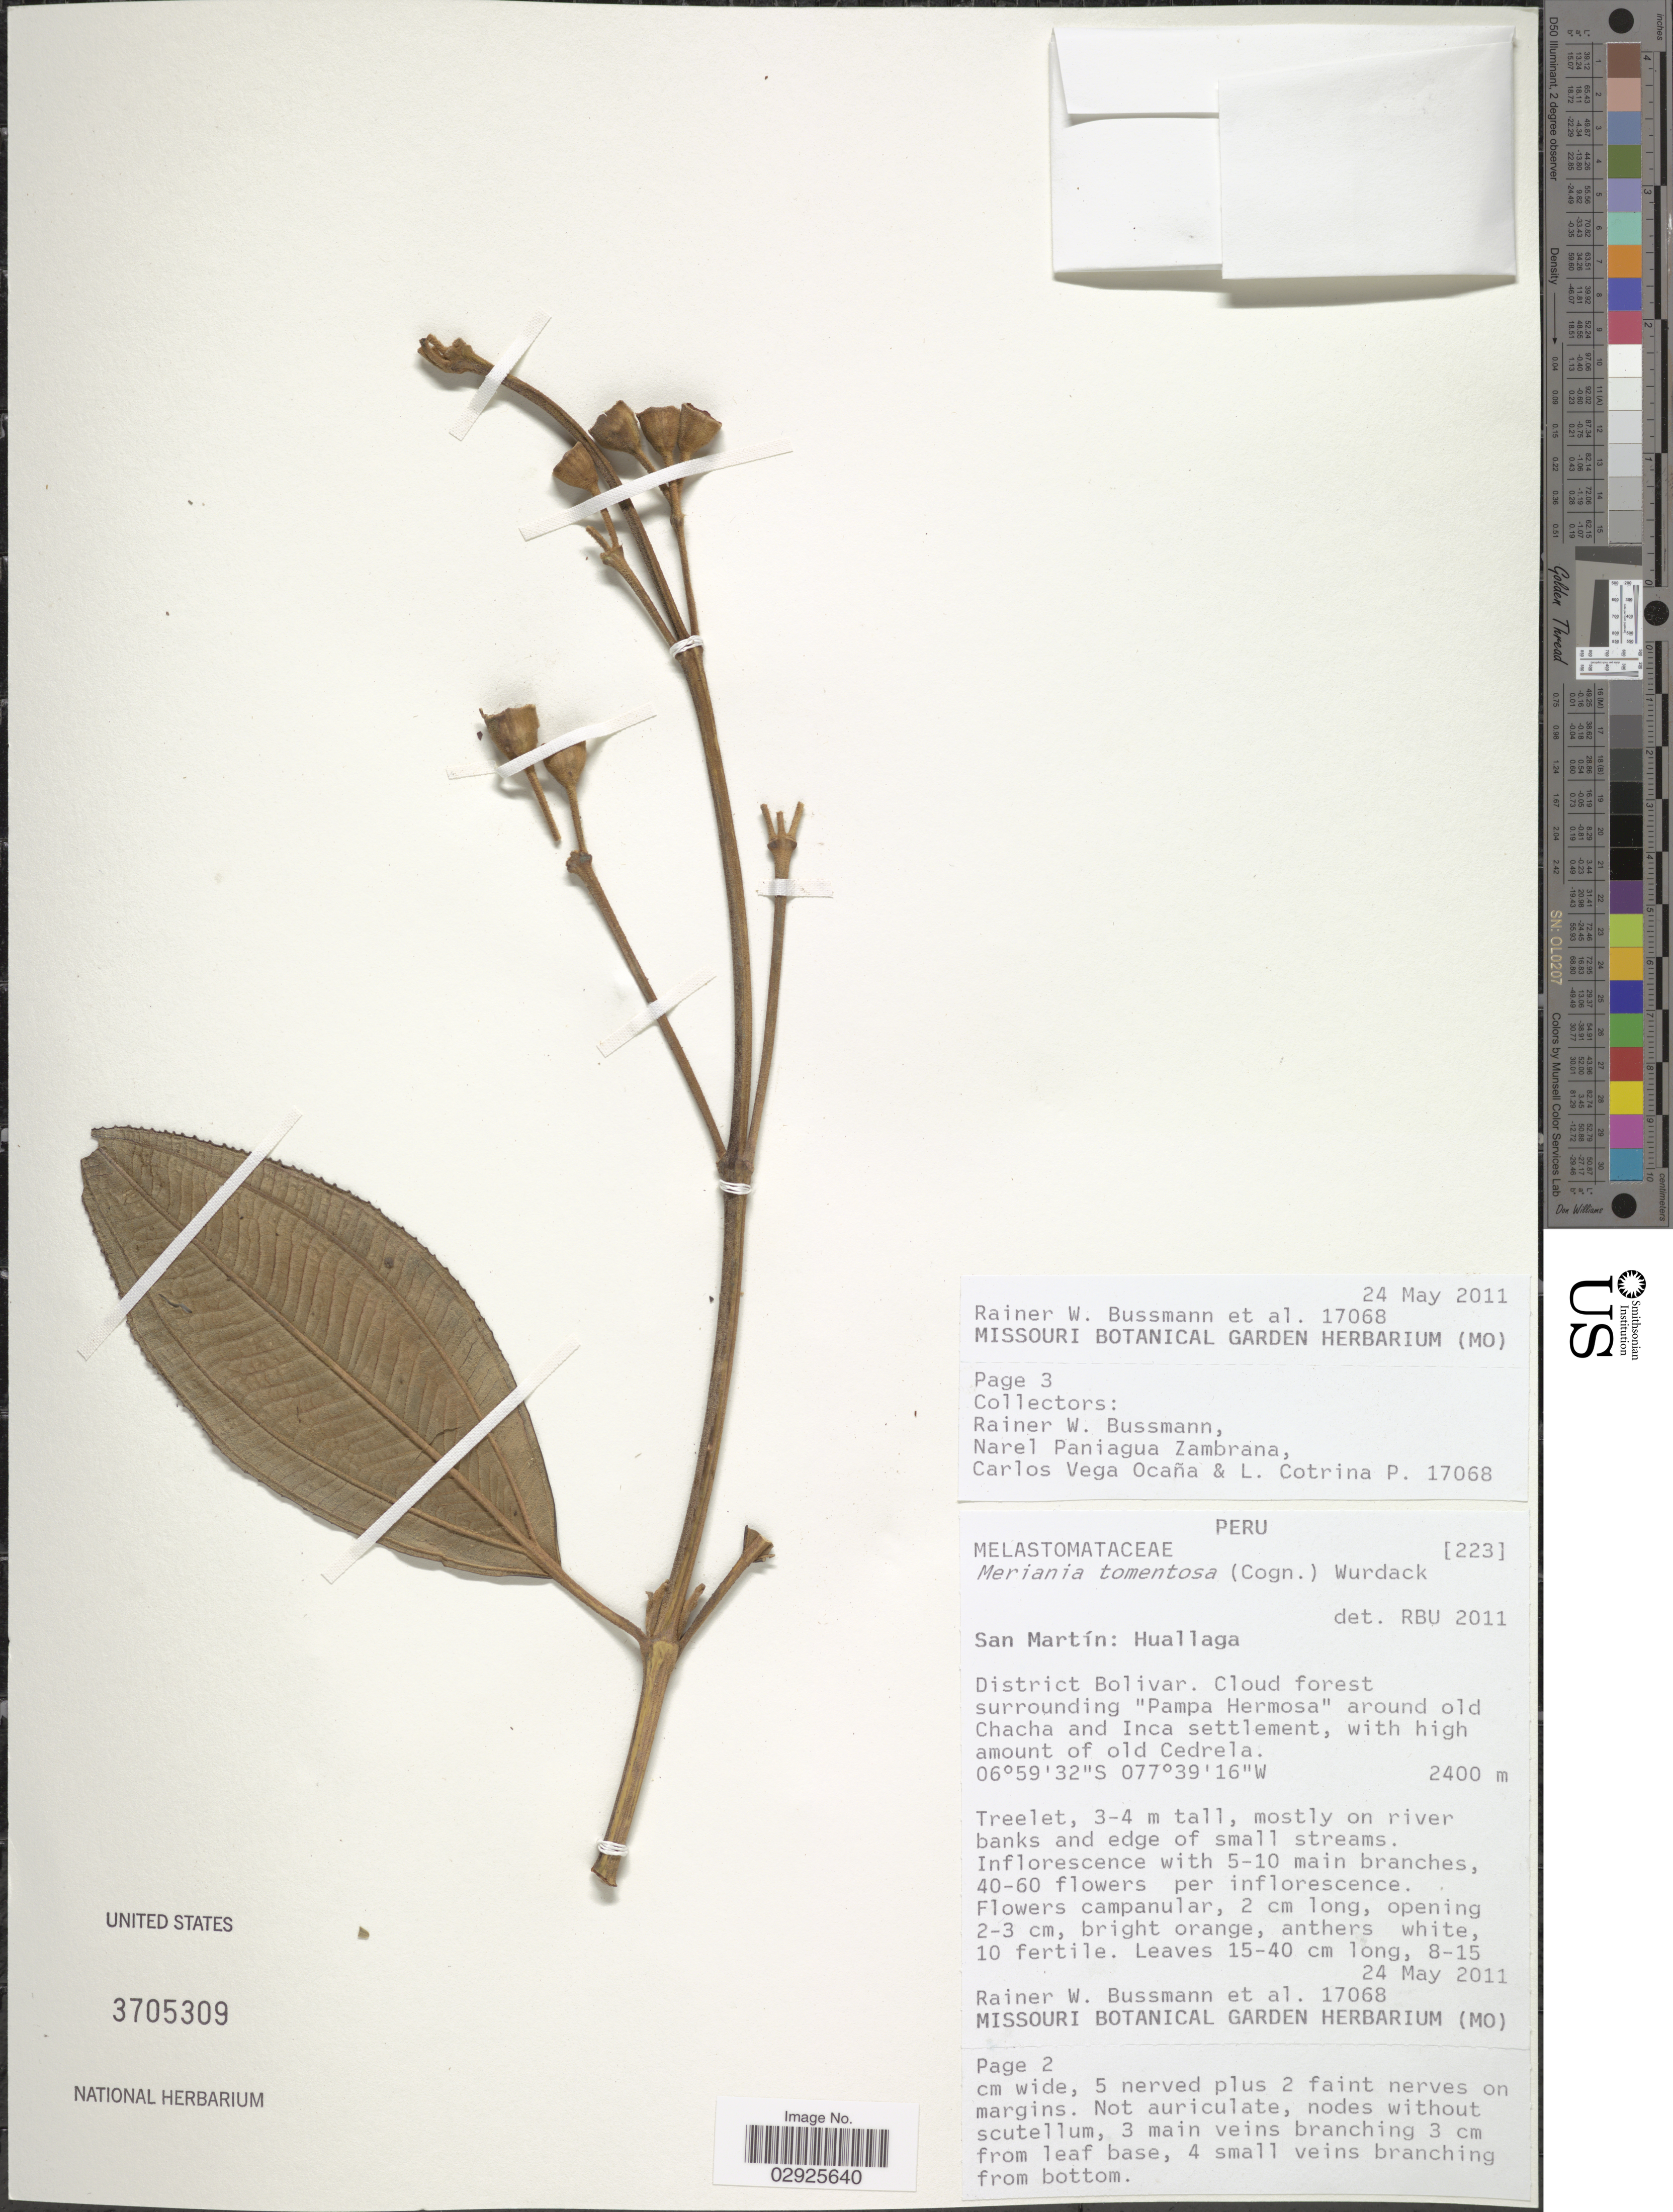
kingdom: Plantae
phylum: Tracheophyta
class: Magnoliopsida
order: Myrtales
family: Melastomataceae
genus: Meriania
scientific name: Meriania tomentosa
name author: (Cogn.) Wurdack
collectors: R. W. Bussmann & et al.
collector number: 17068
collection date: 2011-05-24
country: Peru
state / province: San Martín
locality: Huallaga, District Bolivar, Cloud forest surrounding "Pampa Hermosa" around old Chacha and Inca settlement, with high amount of old Cedrela.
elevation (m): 2400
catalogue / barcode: US 3705309